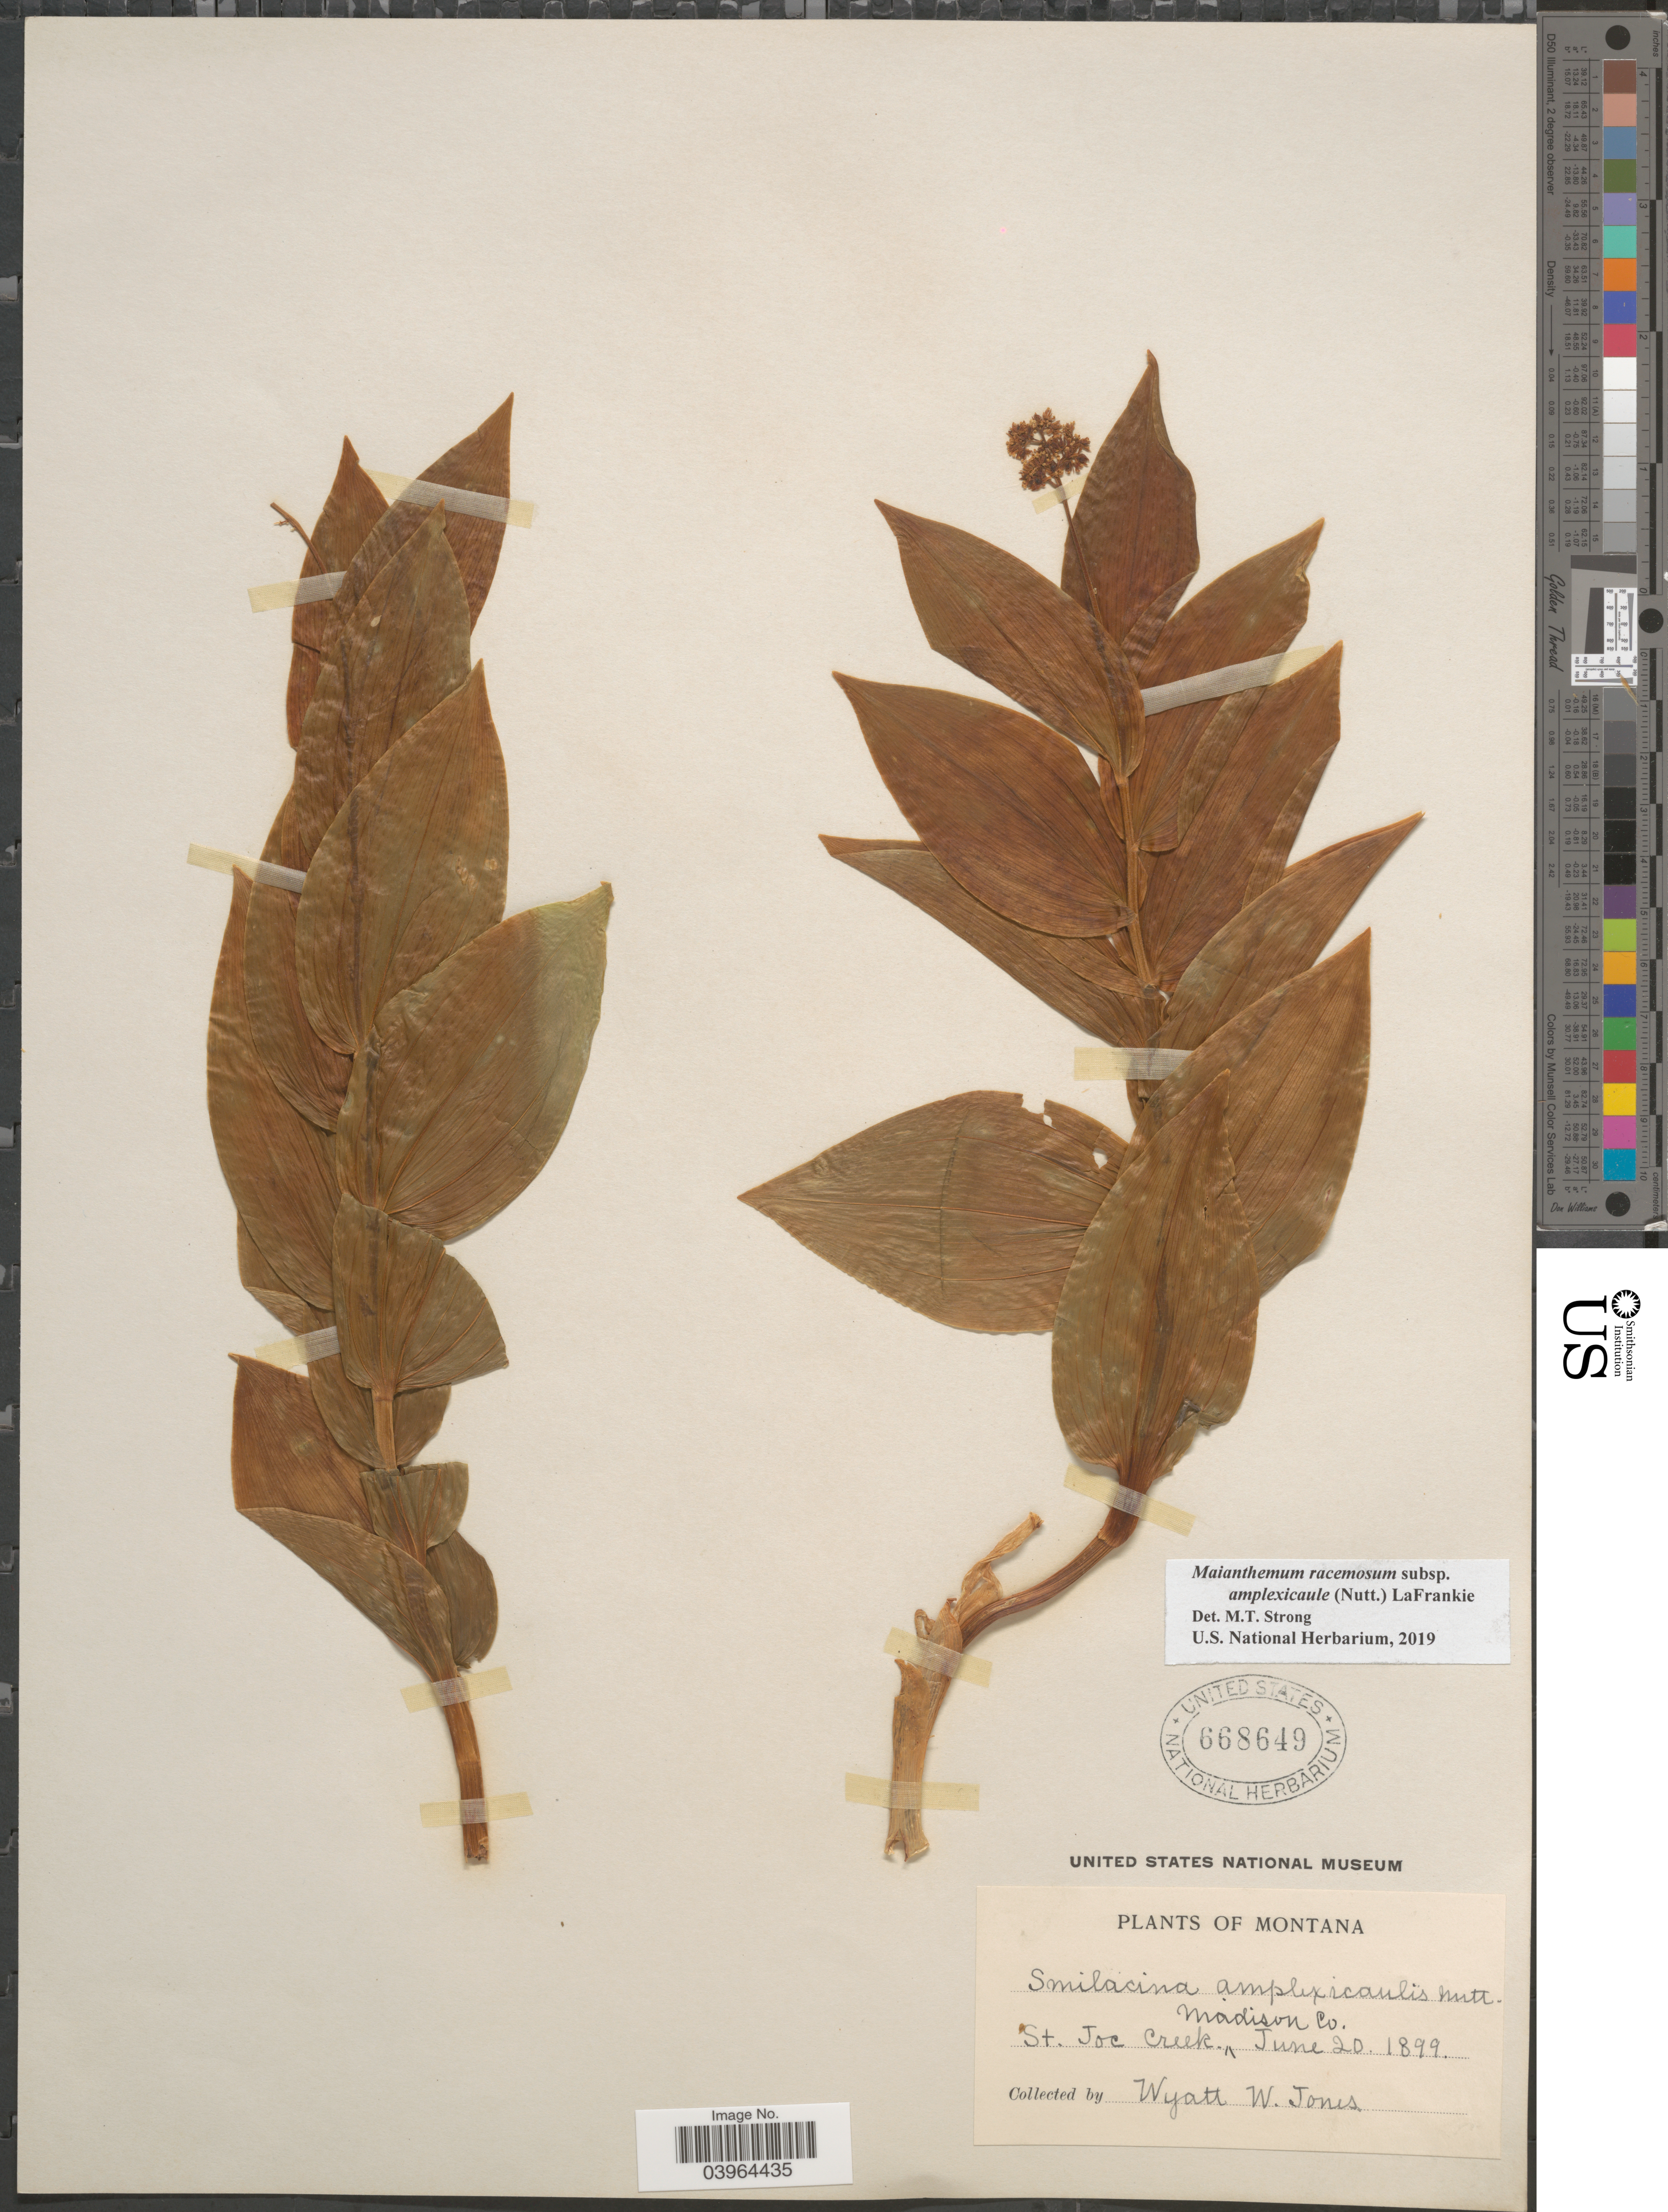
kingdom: Plantae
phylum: Tracheophyta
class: Liliopsida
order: Asparagales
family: Asparagaceae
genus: Maianthemum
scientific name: Maianthemum racemosum subsp. amplexicaule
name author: (Nutt.) LaFrankie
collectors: W. W. Jones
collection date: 1899-06-20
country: United States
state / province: Montana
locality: St. Joc Creek, Madison Co.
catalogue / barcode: US 668649